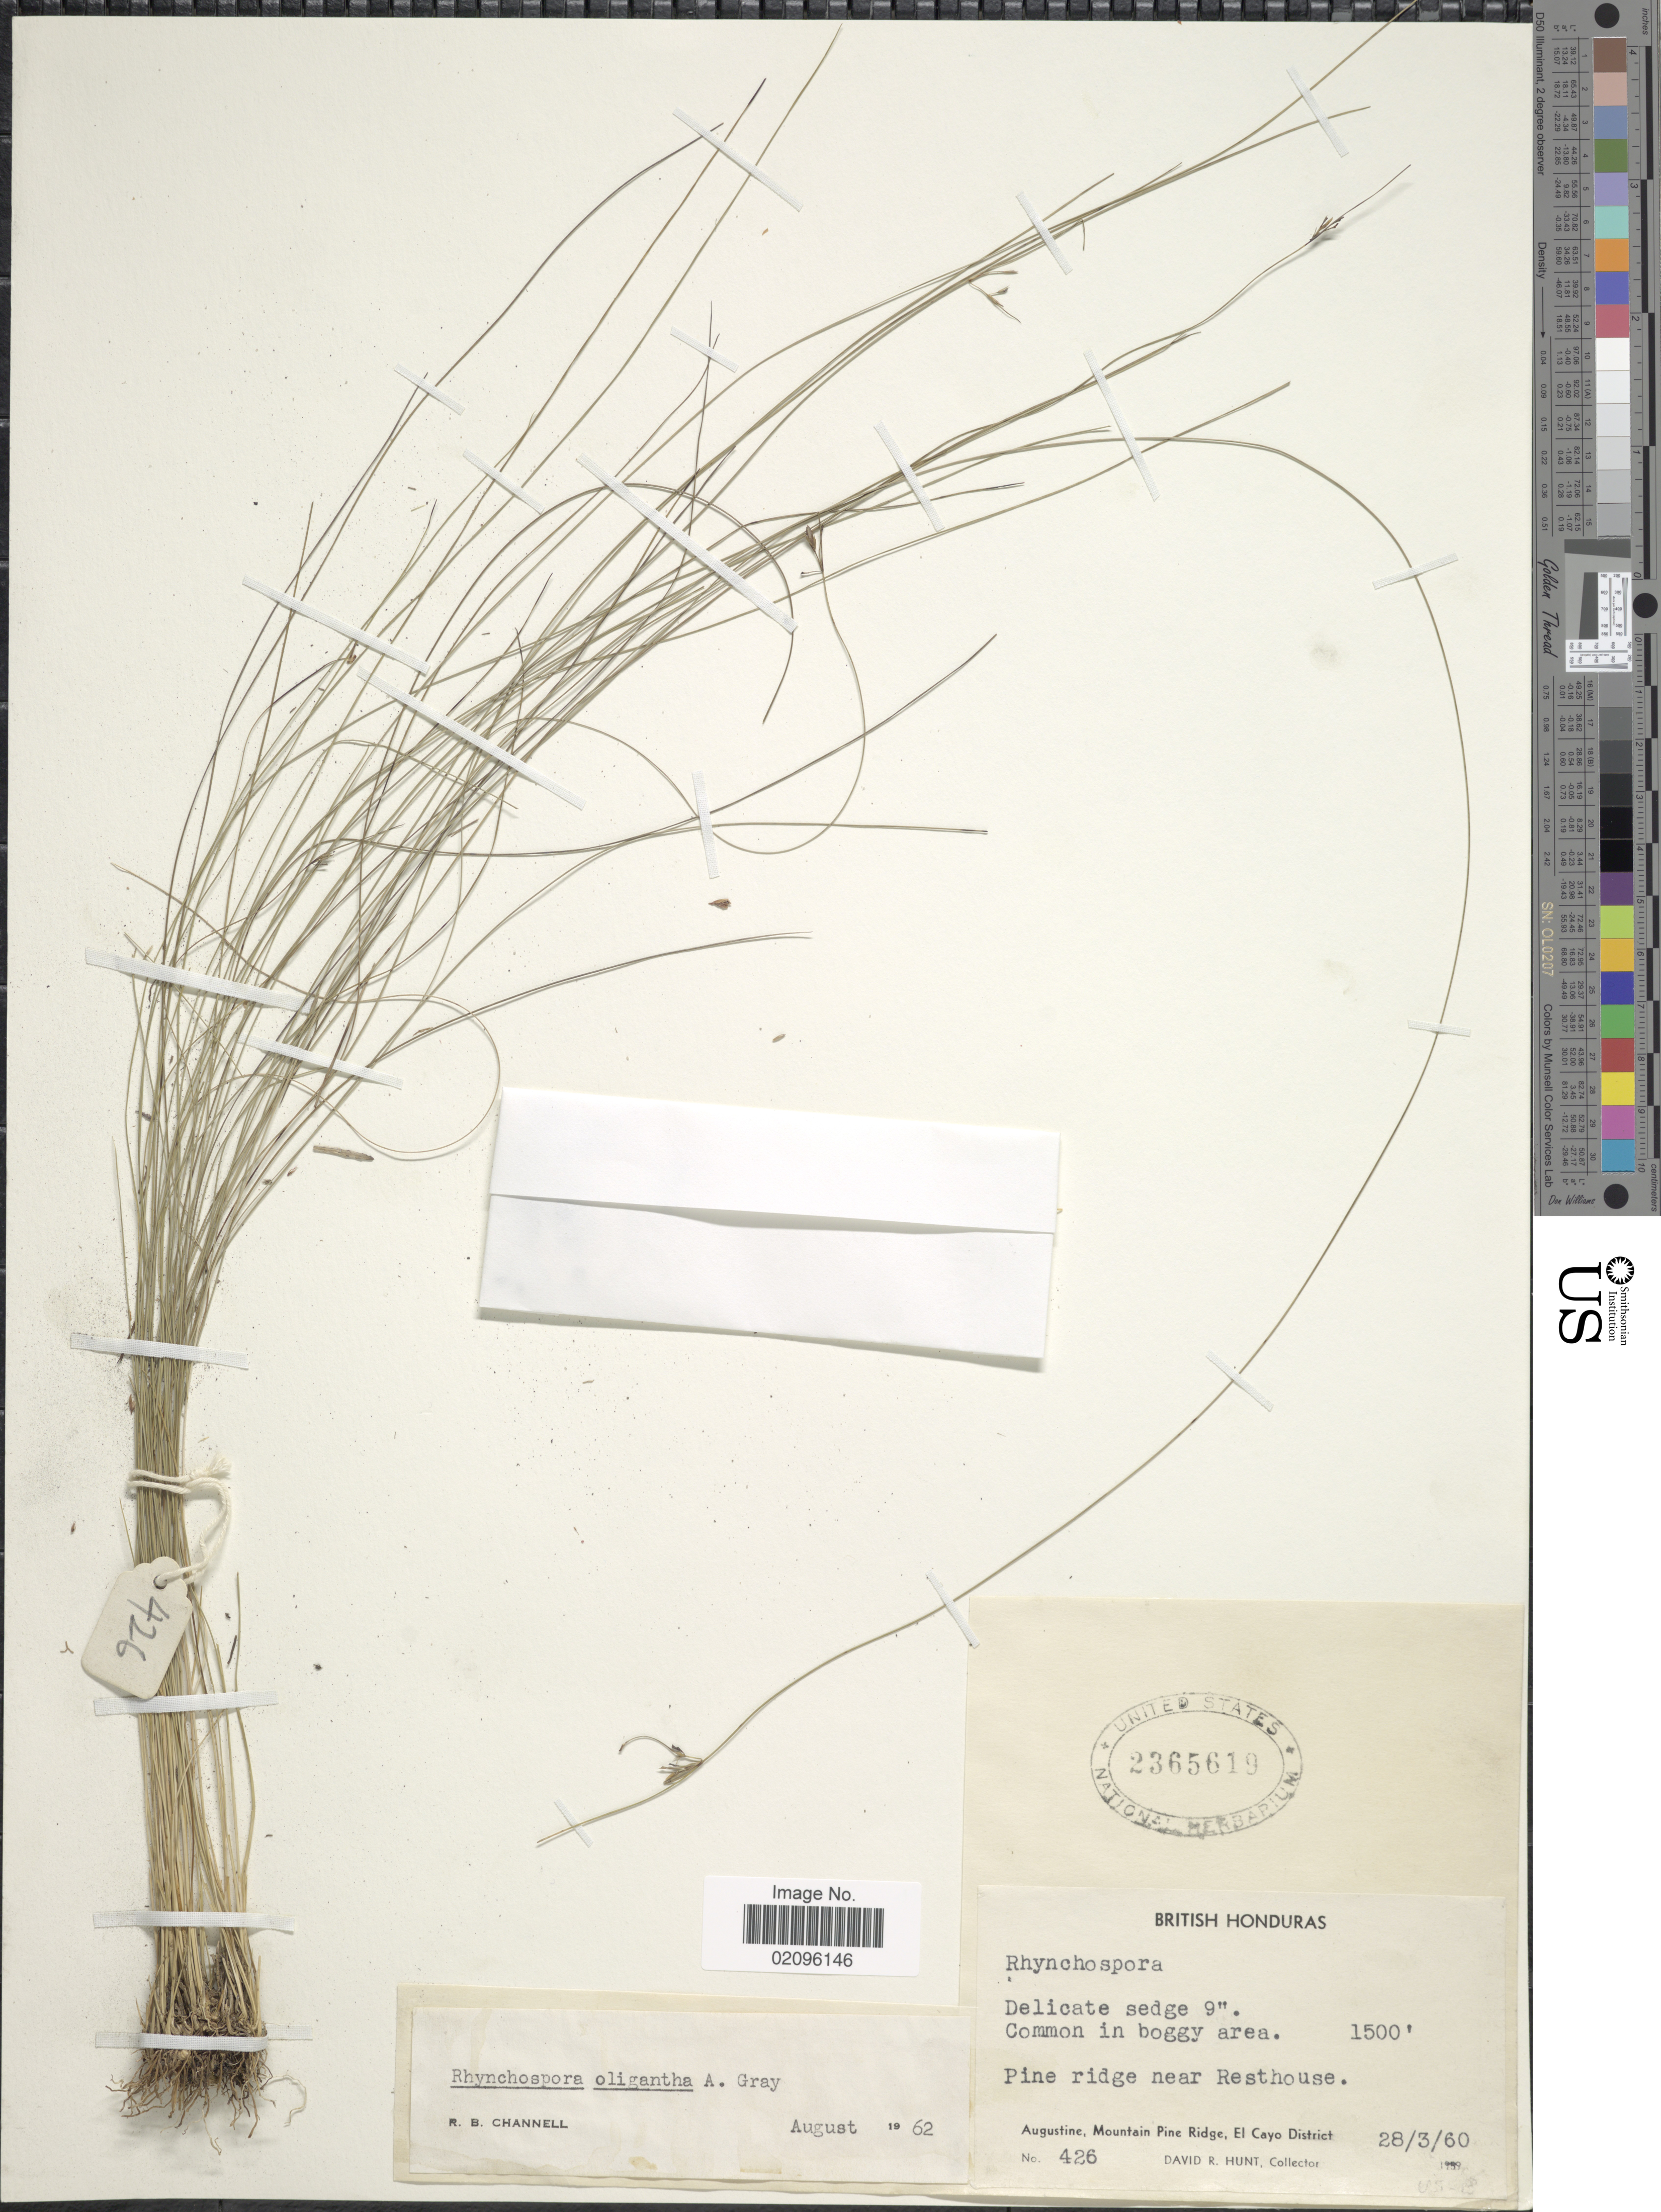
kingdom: Plantae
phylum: Tracheophyta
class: Liliopsida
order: Poales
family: Cyperaceae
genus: Rhynchospora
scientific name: Rhynchospora oligantha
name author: A. Gray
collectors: D. R. Hunt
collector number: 426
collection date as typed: Transcribed d/m/y: 28/3/60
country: Belize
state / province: Cayo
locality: British Honduras, El Cayo District, Augustine, Mountain Pine Ridge, Pine ridge near Resthouse.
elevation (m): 457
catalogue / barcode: US 2365619